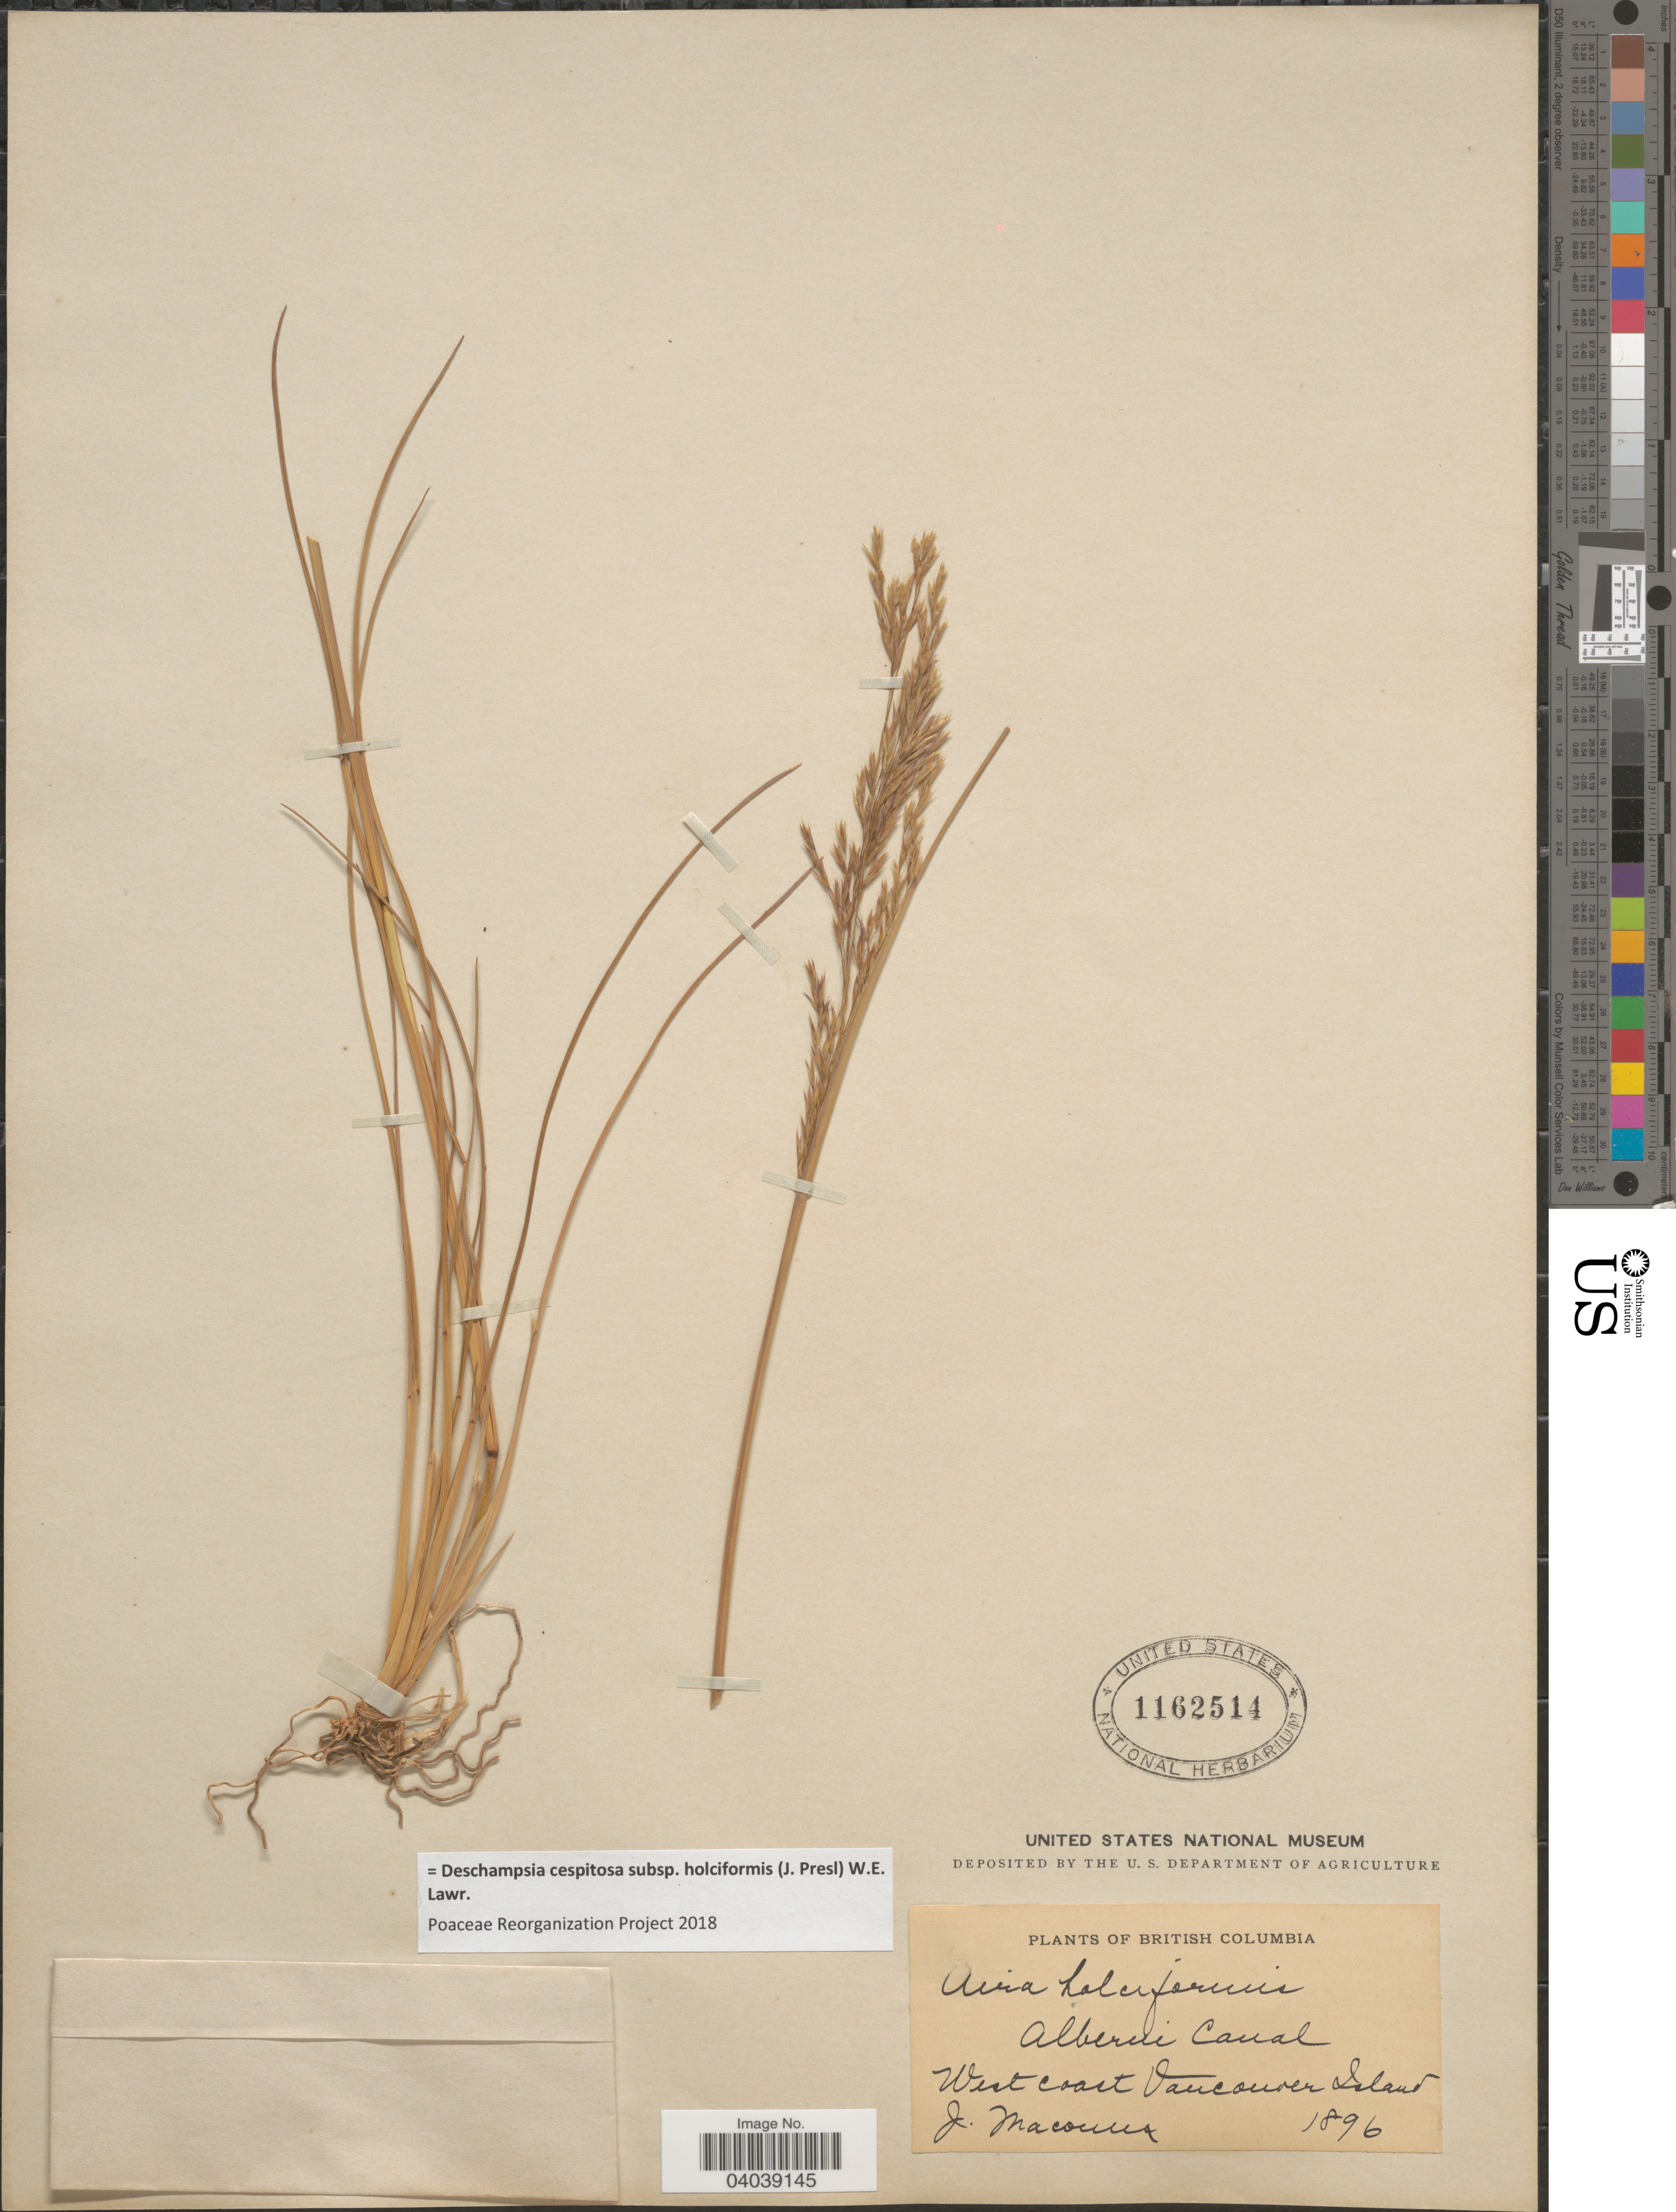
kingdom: Plantae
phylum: Tracheophyta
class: Liliopsida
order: Poales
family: Poaceae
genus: Deschampsia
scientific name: Deschampsia cespitosa subsp. holciformis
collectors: J. Macoun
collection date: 1896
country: Canada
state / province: British Columbia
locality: Alberni Canal. West Coast Vancouver Island.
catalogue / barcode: US 1162514